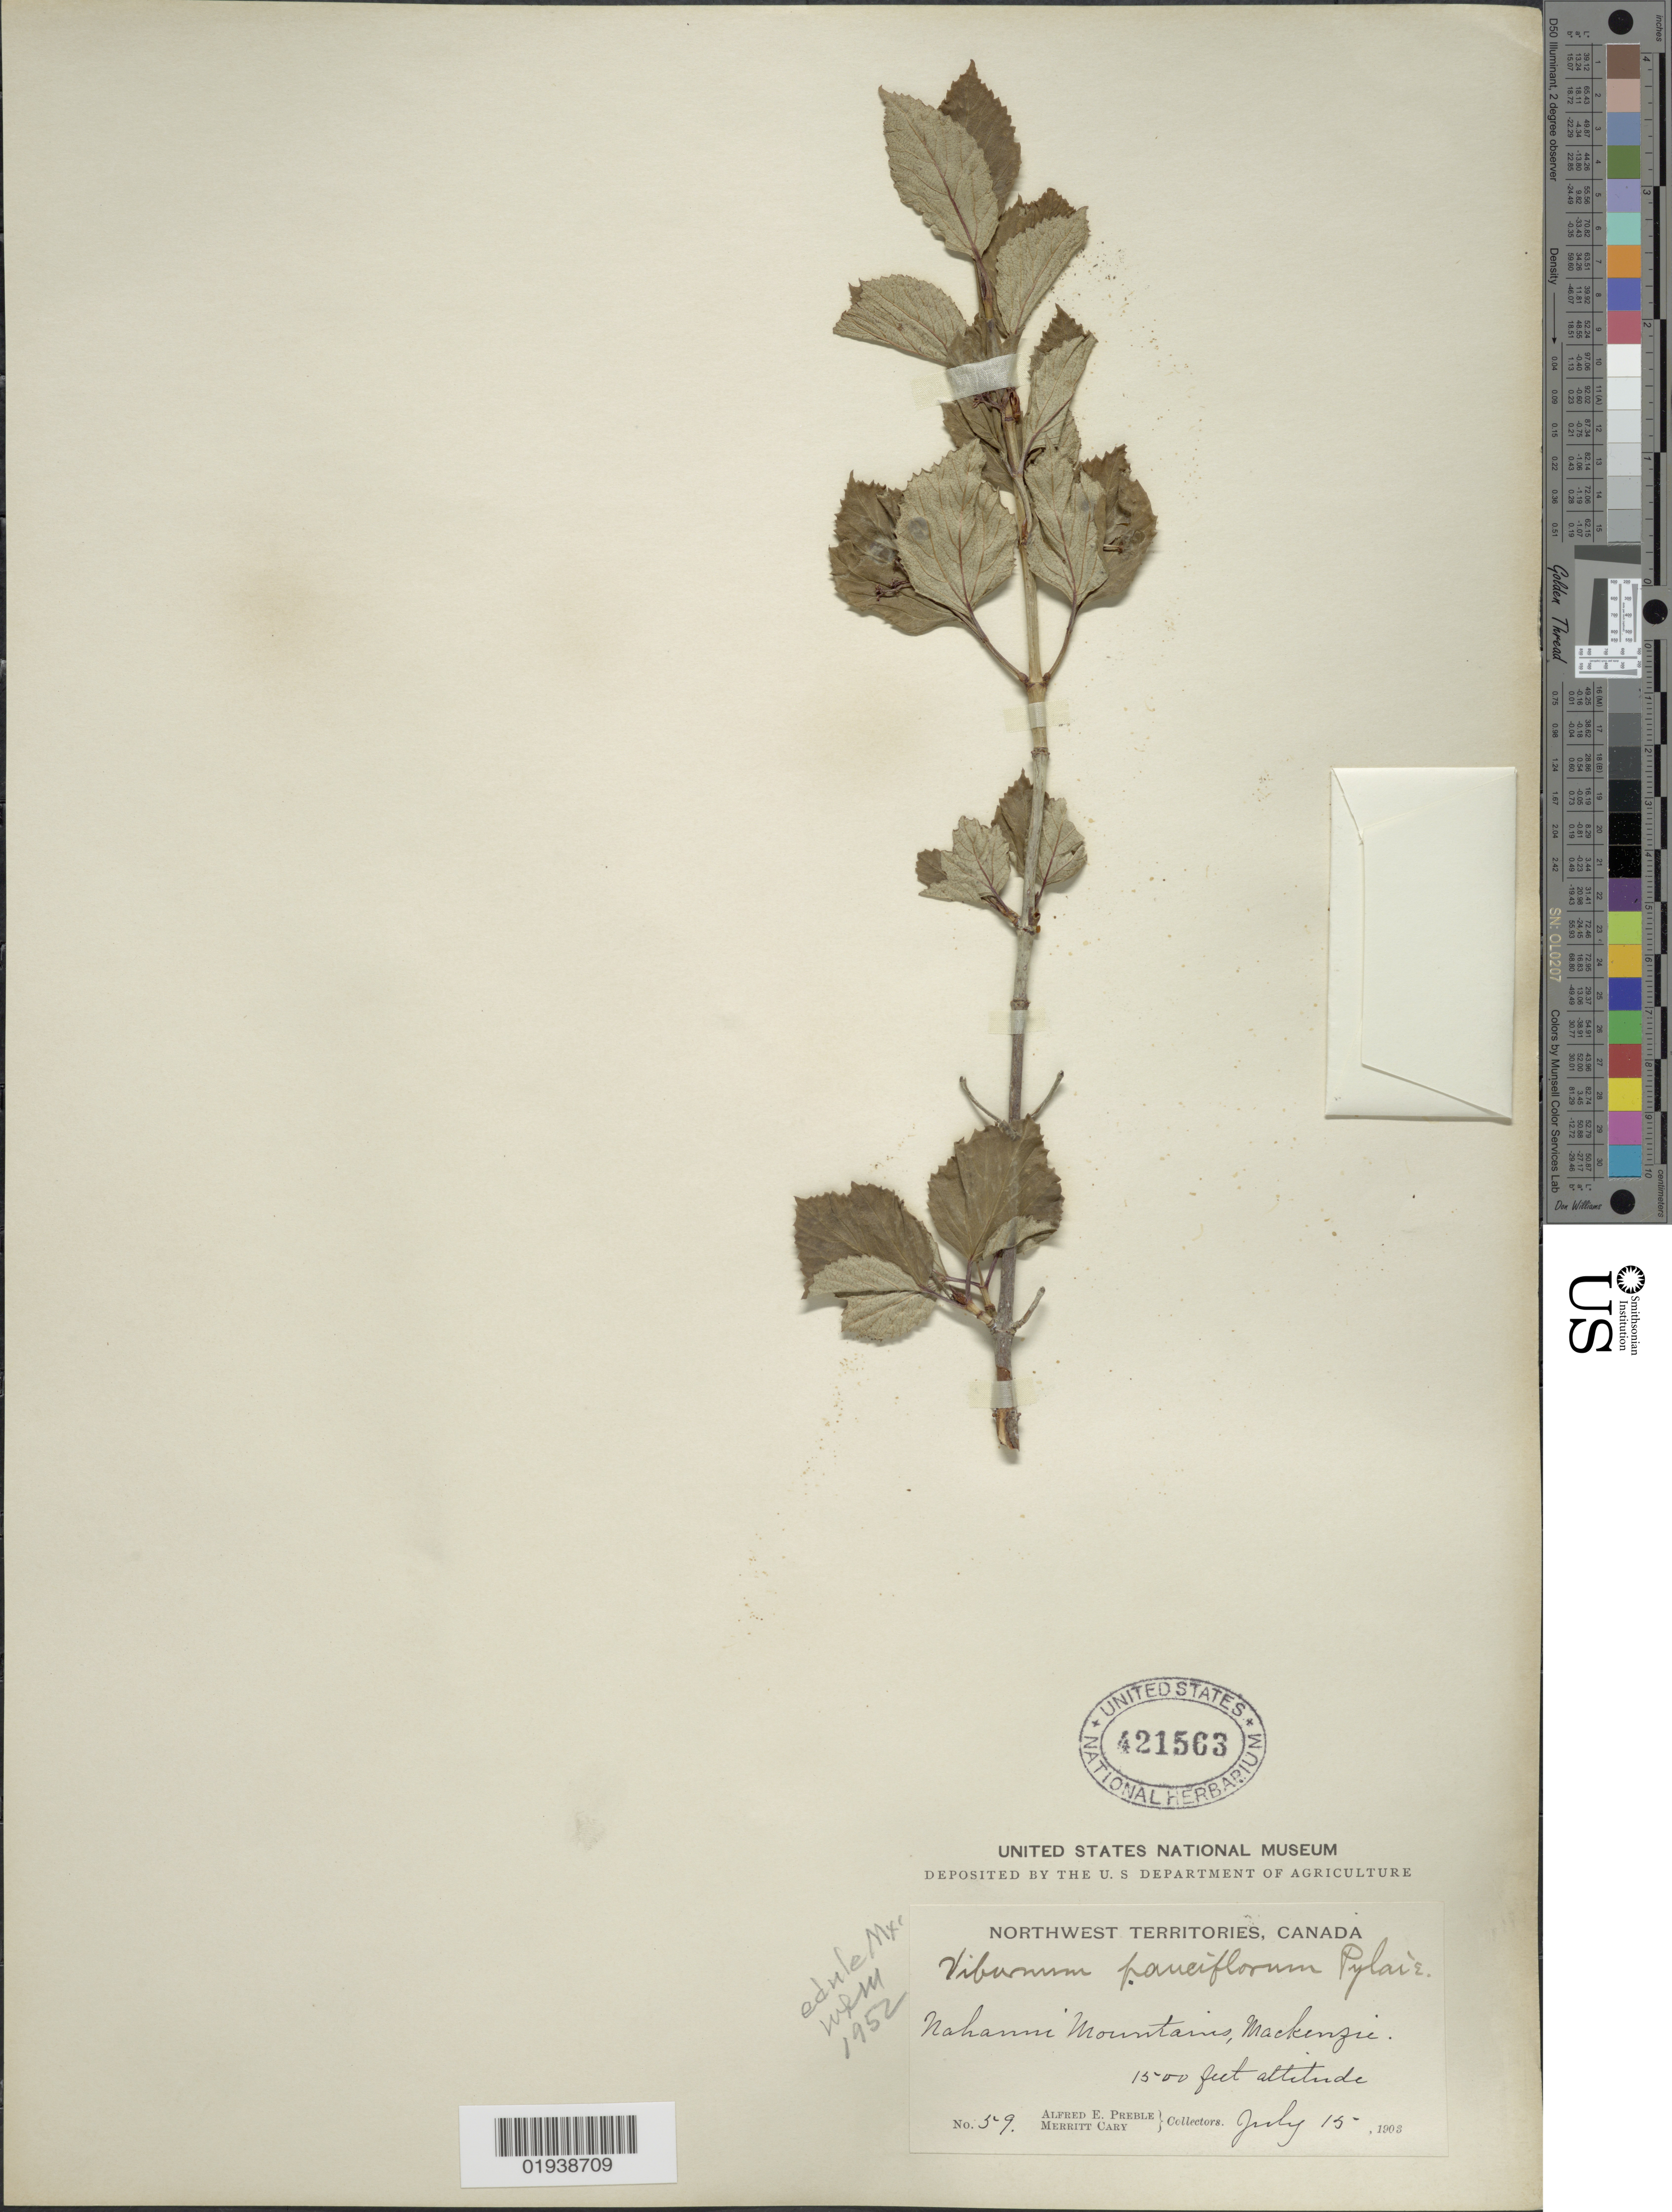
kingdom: Plantae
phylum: Tracheophyta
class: Magnoliopsida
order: Dipsacales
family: Viburnaceae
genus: Viburnum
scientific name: Viburnum edule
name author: (Michx.) Raf.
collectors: A. Preble & M. Cary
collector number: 59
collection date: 1903-07-15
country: Canada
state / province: Northwest Territories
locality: Nahanni Mountains, Mackenzie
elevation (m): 457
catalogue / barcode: US 421563